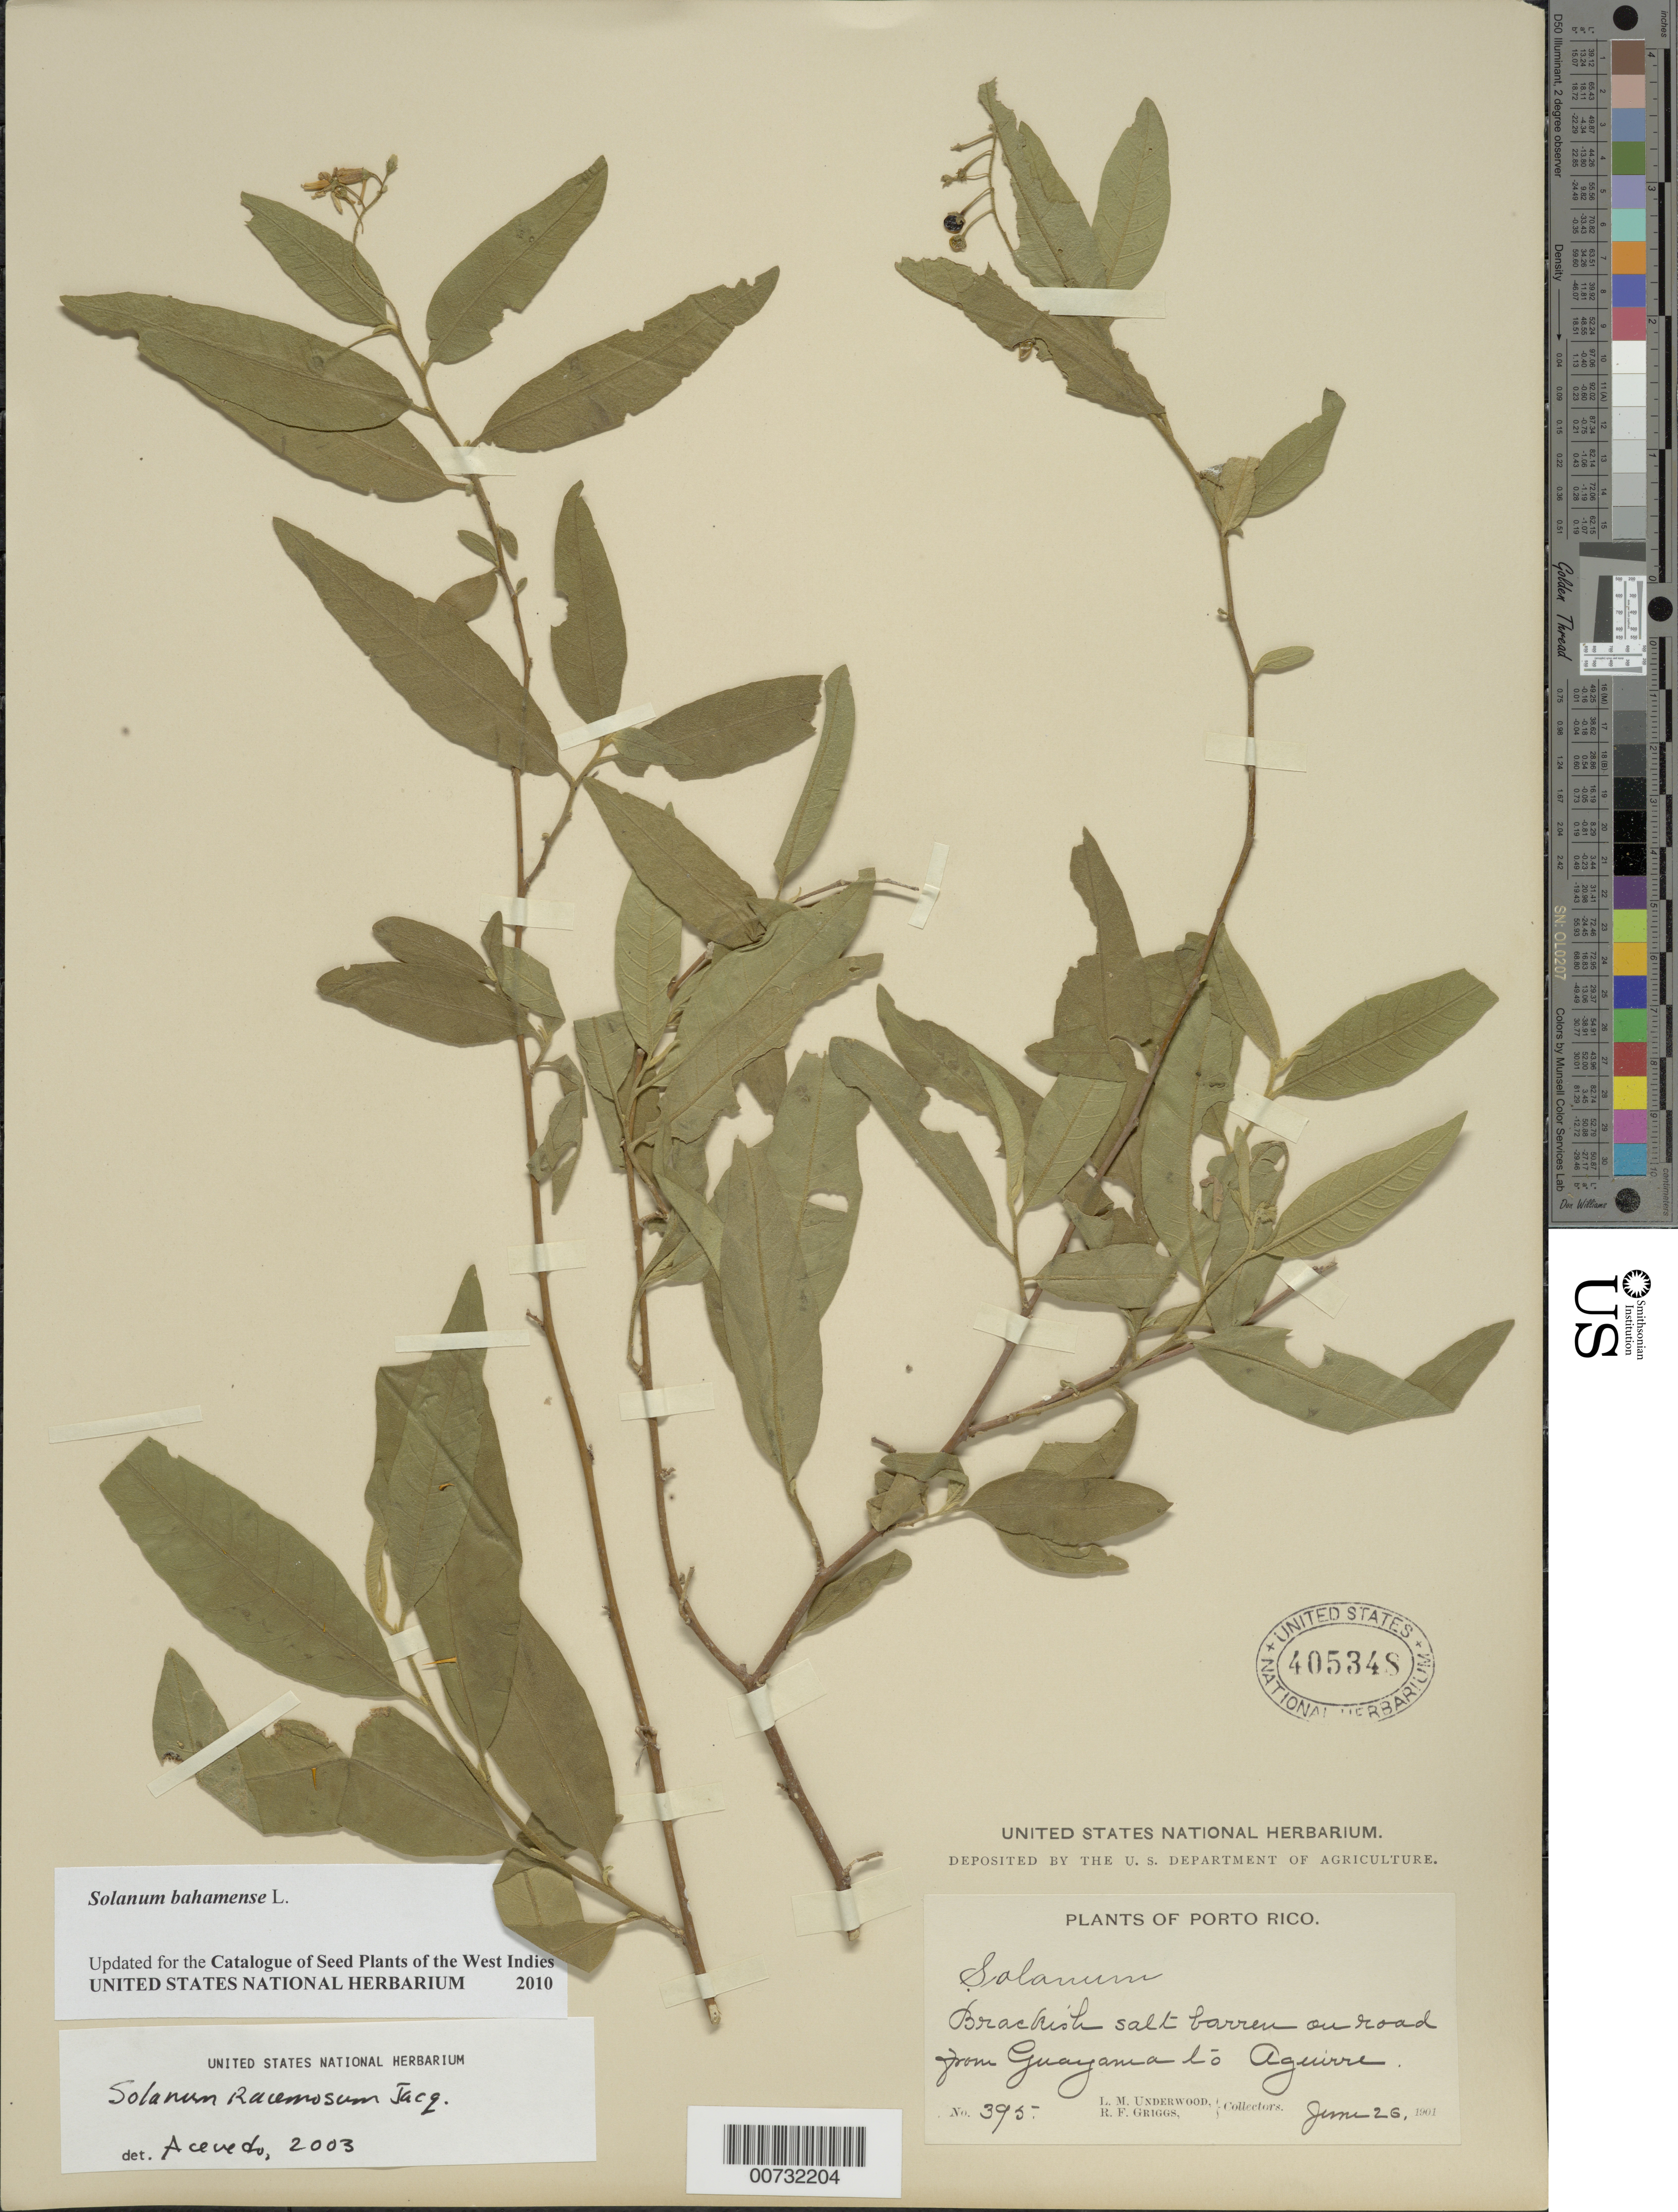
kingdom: Plantae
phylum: Tracheophyta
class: Magnoliopsida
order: Solanales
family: Solanaceae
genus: Solanum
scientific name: Solanum bahamense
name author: L.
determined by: Acevedo-Rodríguez, P., (BOT), Smithsonian Institution - National Museum of Natural History (UNITED STATES)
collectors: L. M. Underwood & R. F. Griggs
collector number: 395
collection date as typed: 1901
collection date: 1901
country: Puerto Rico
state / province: Guayama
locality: Guayama to Aguirre, on road from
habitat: Brackish salt barren on road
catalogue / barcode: US 405348